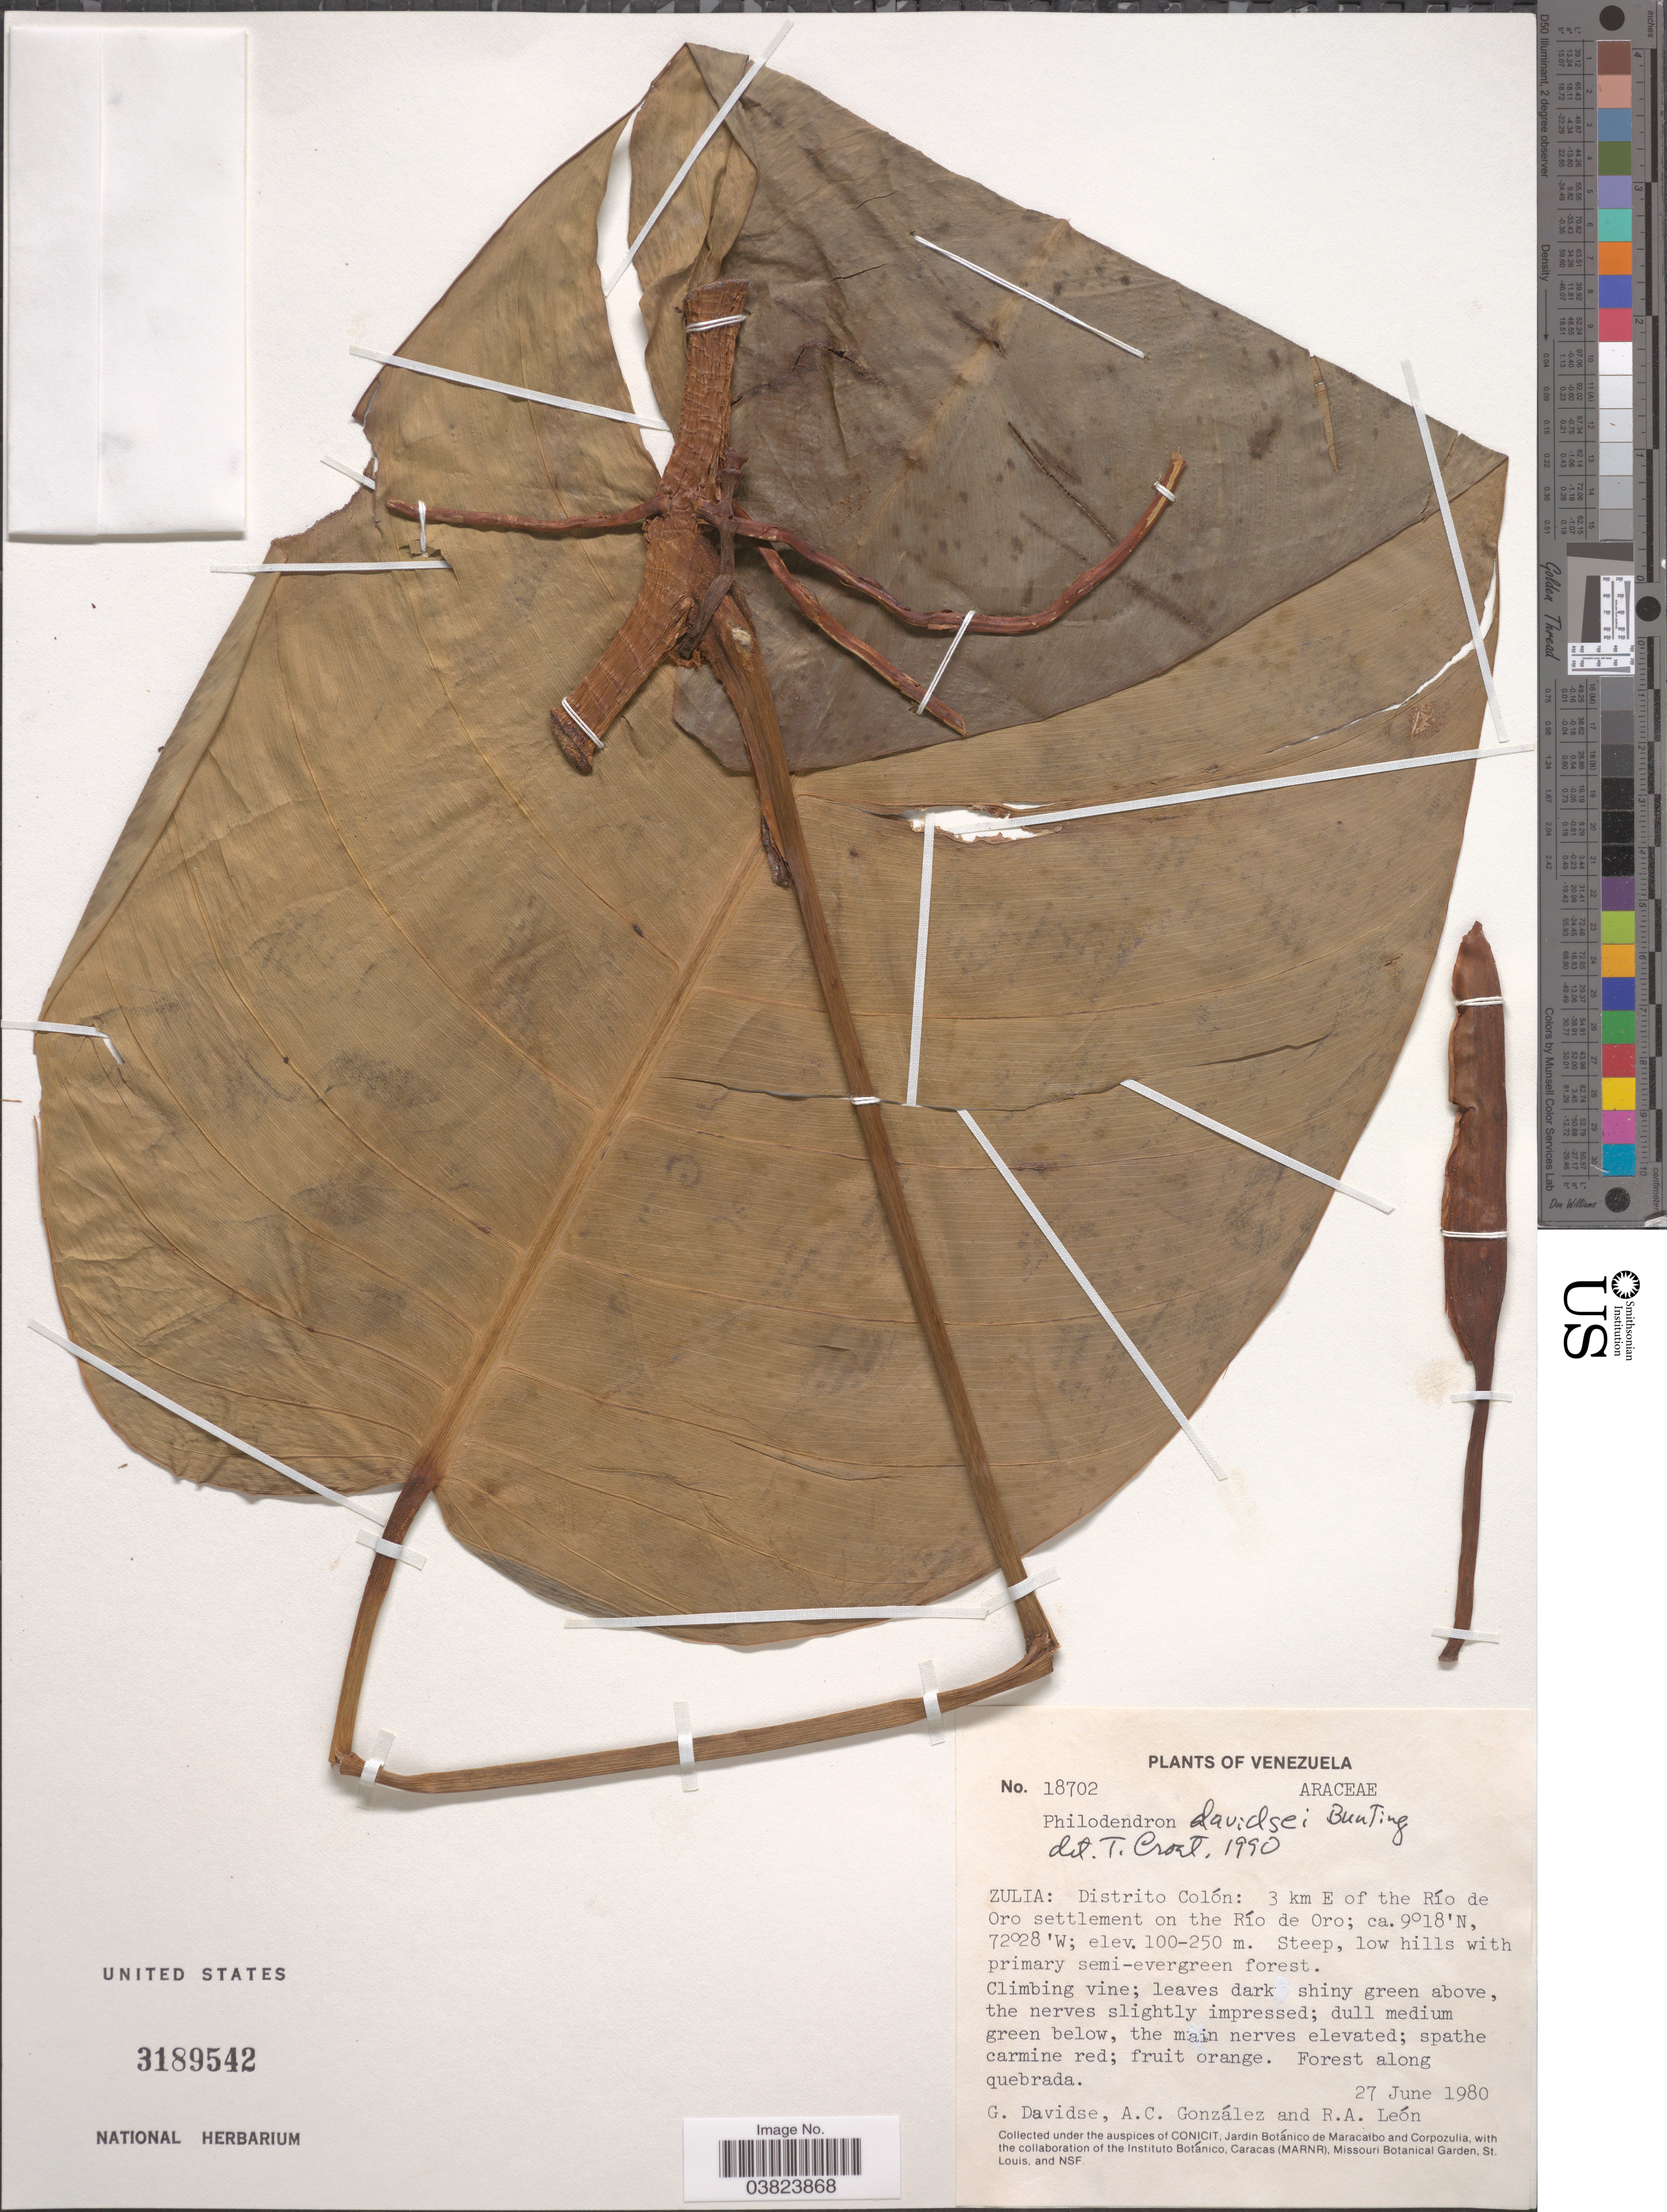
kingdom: Plantae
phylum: Tracheophyta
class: Liliopsida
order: Alismatales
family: Araceae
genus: Philodendron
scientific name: Philodendron davidsei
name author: G.S. Bunting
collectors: G. Davidse, A. C. González & R. A. León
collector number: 18702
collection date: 1980-06-27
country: Venezuela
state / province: Zulia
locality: Distrito Colón: 3 km E of the Río de Oro settlement on the Río de Oro.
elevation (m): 100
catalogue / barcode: US 3189542